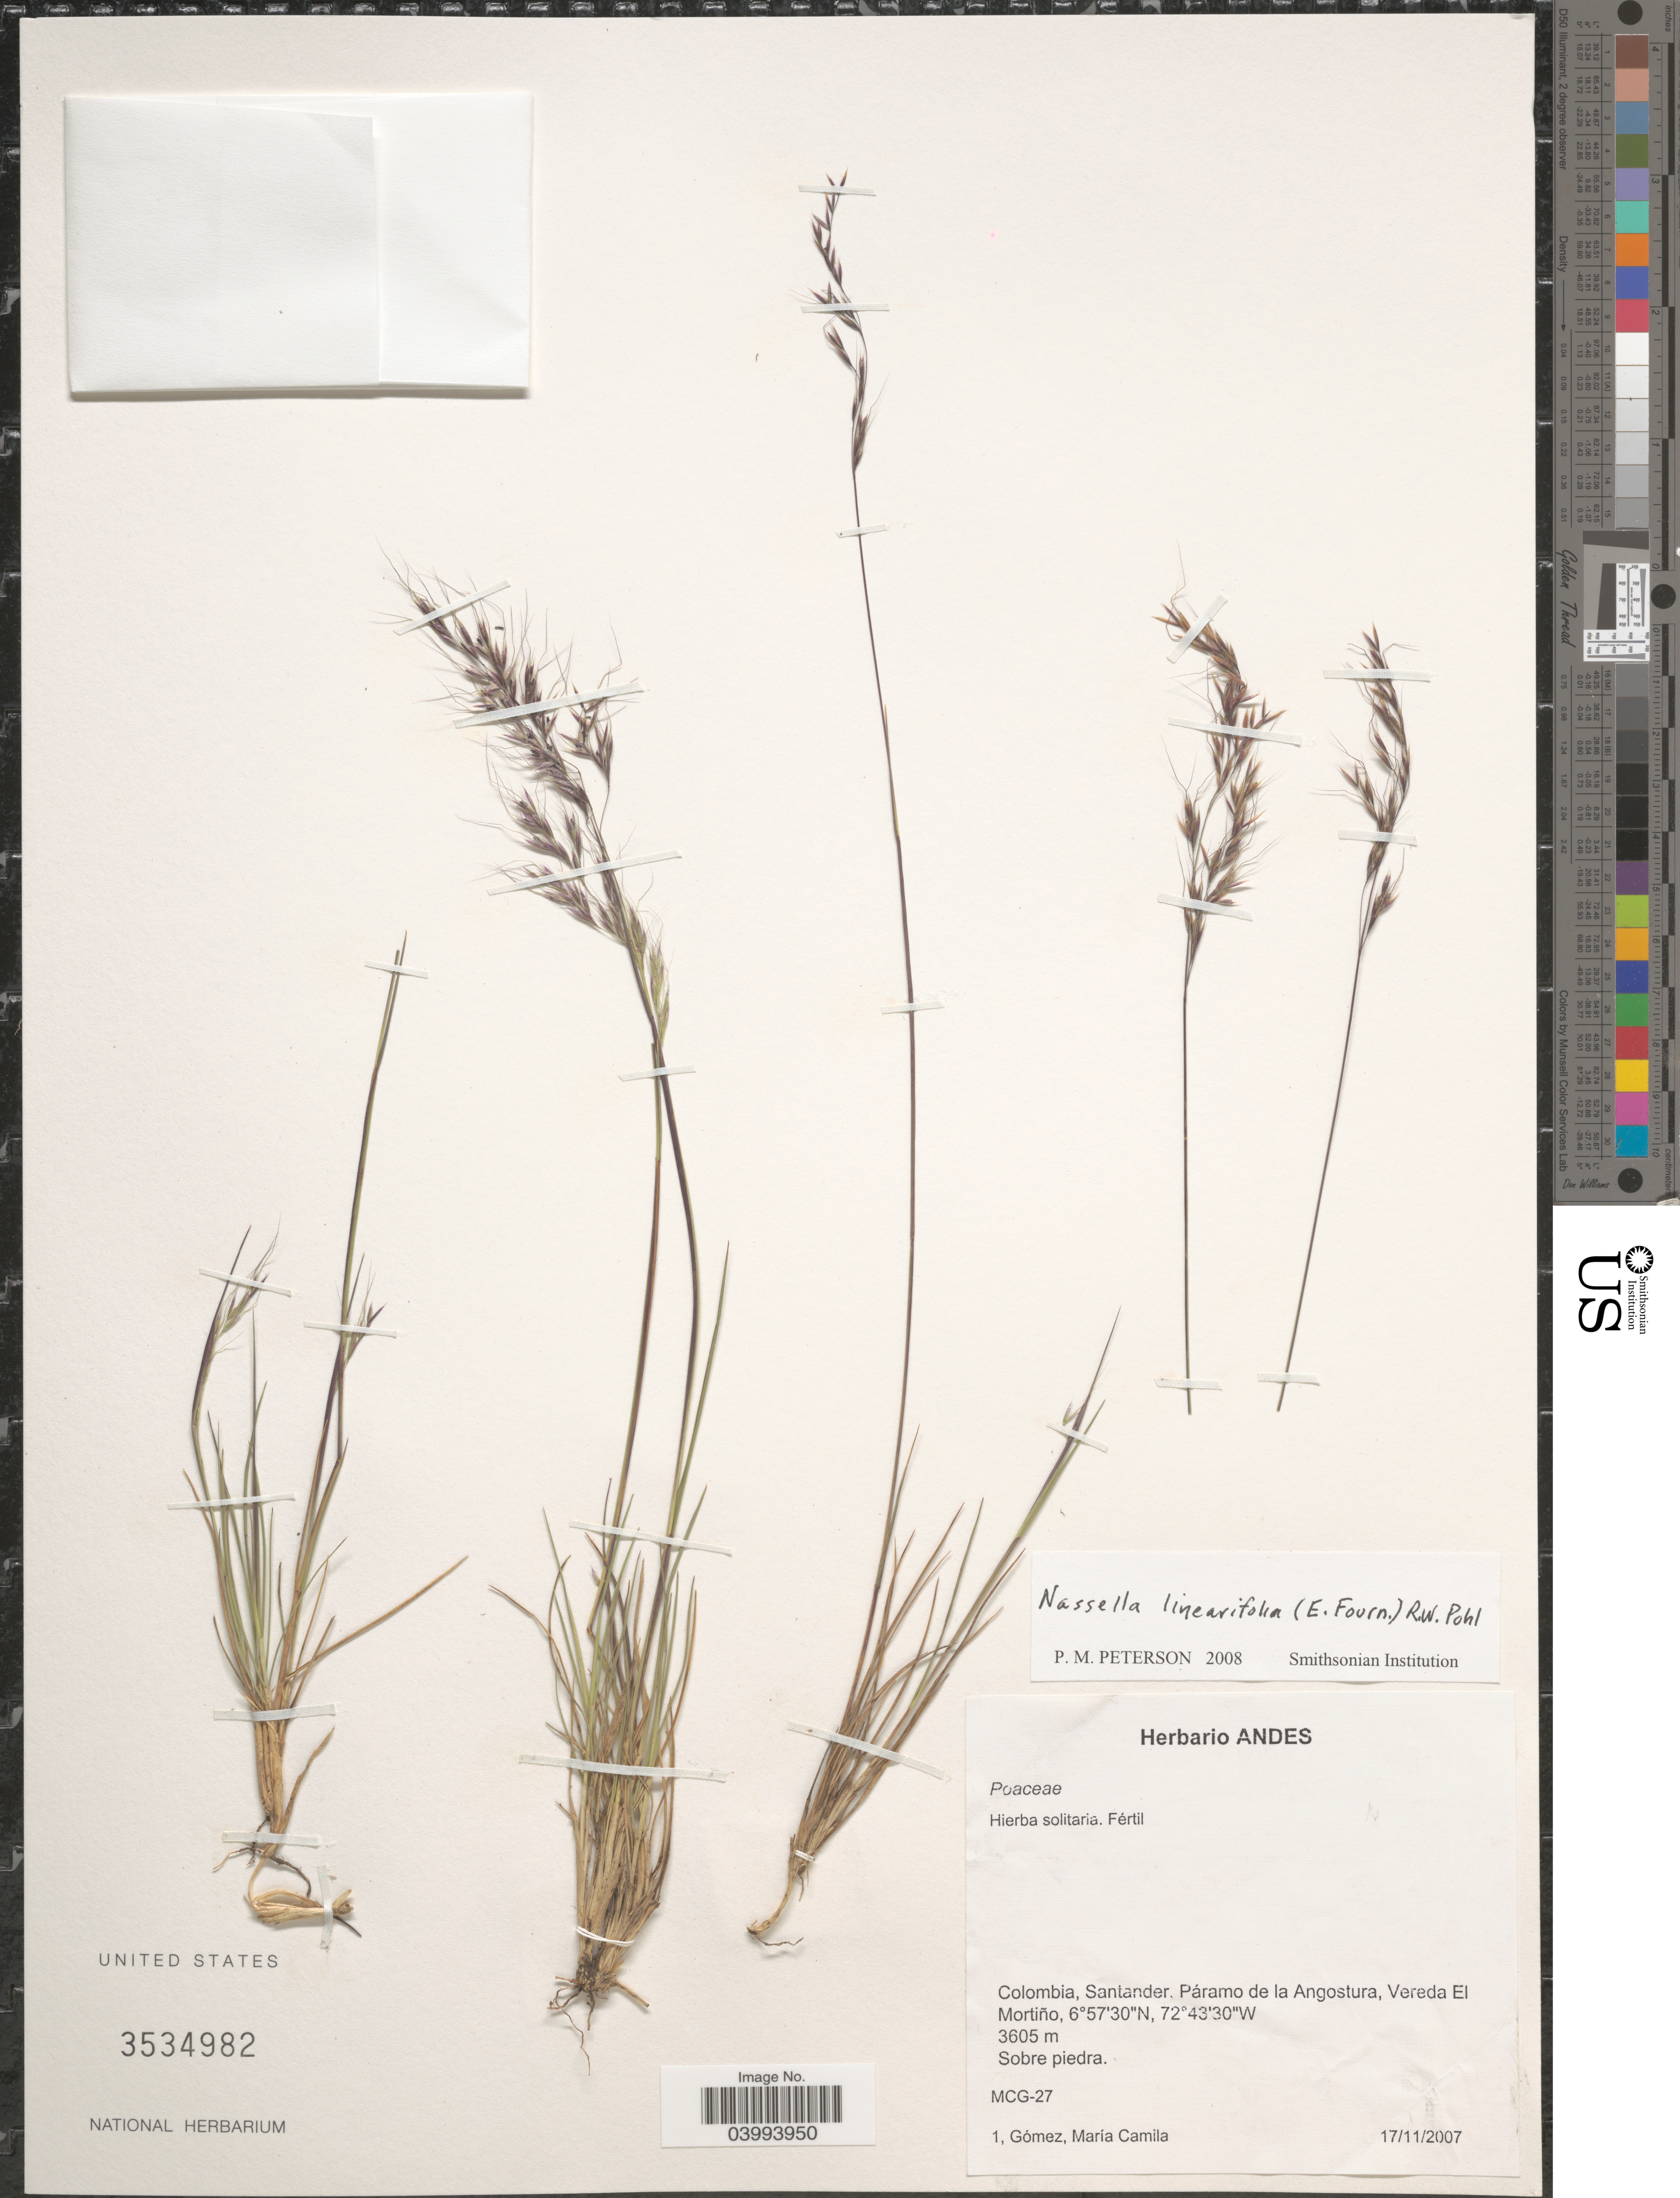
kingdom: Plantae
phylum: Tracheophyta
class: Liliopsida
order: Poales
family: Poaceae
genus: Nassella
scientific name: Nassella linearifolia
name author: (E. Fourn.) R.W. Pohl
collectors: M. Gomez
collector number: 1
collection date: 2007-11-17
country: Colombia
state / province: Santander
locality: Páramo de la Angostura, Vereda El Mortiño.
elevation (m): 3605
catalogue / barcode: US 3534982